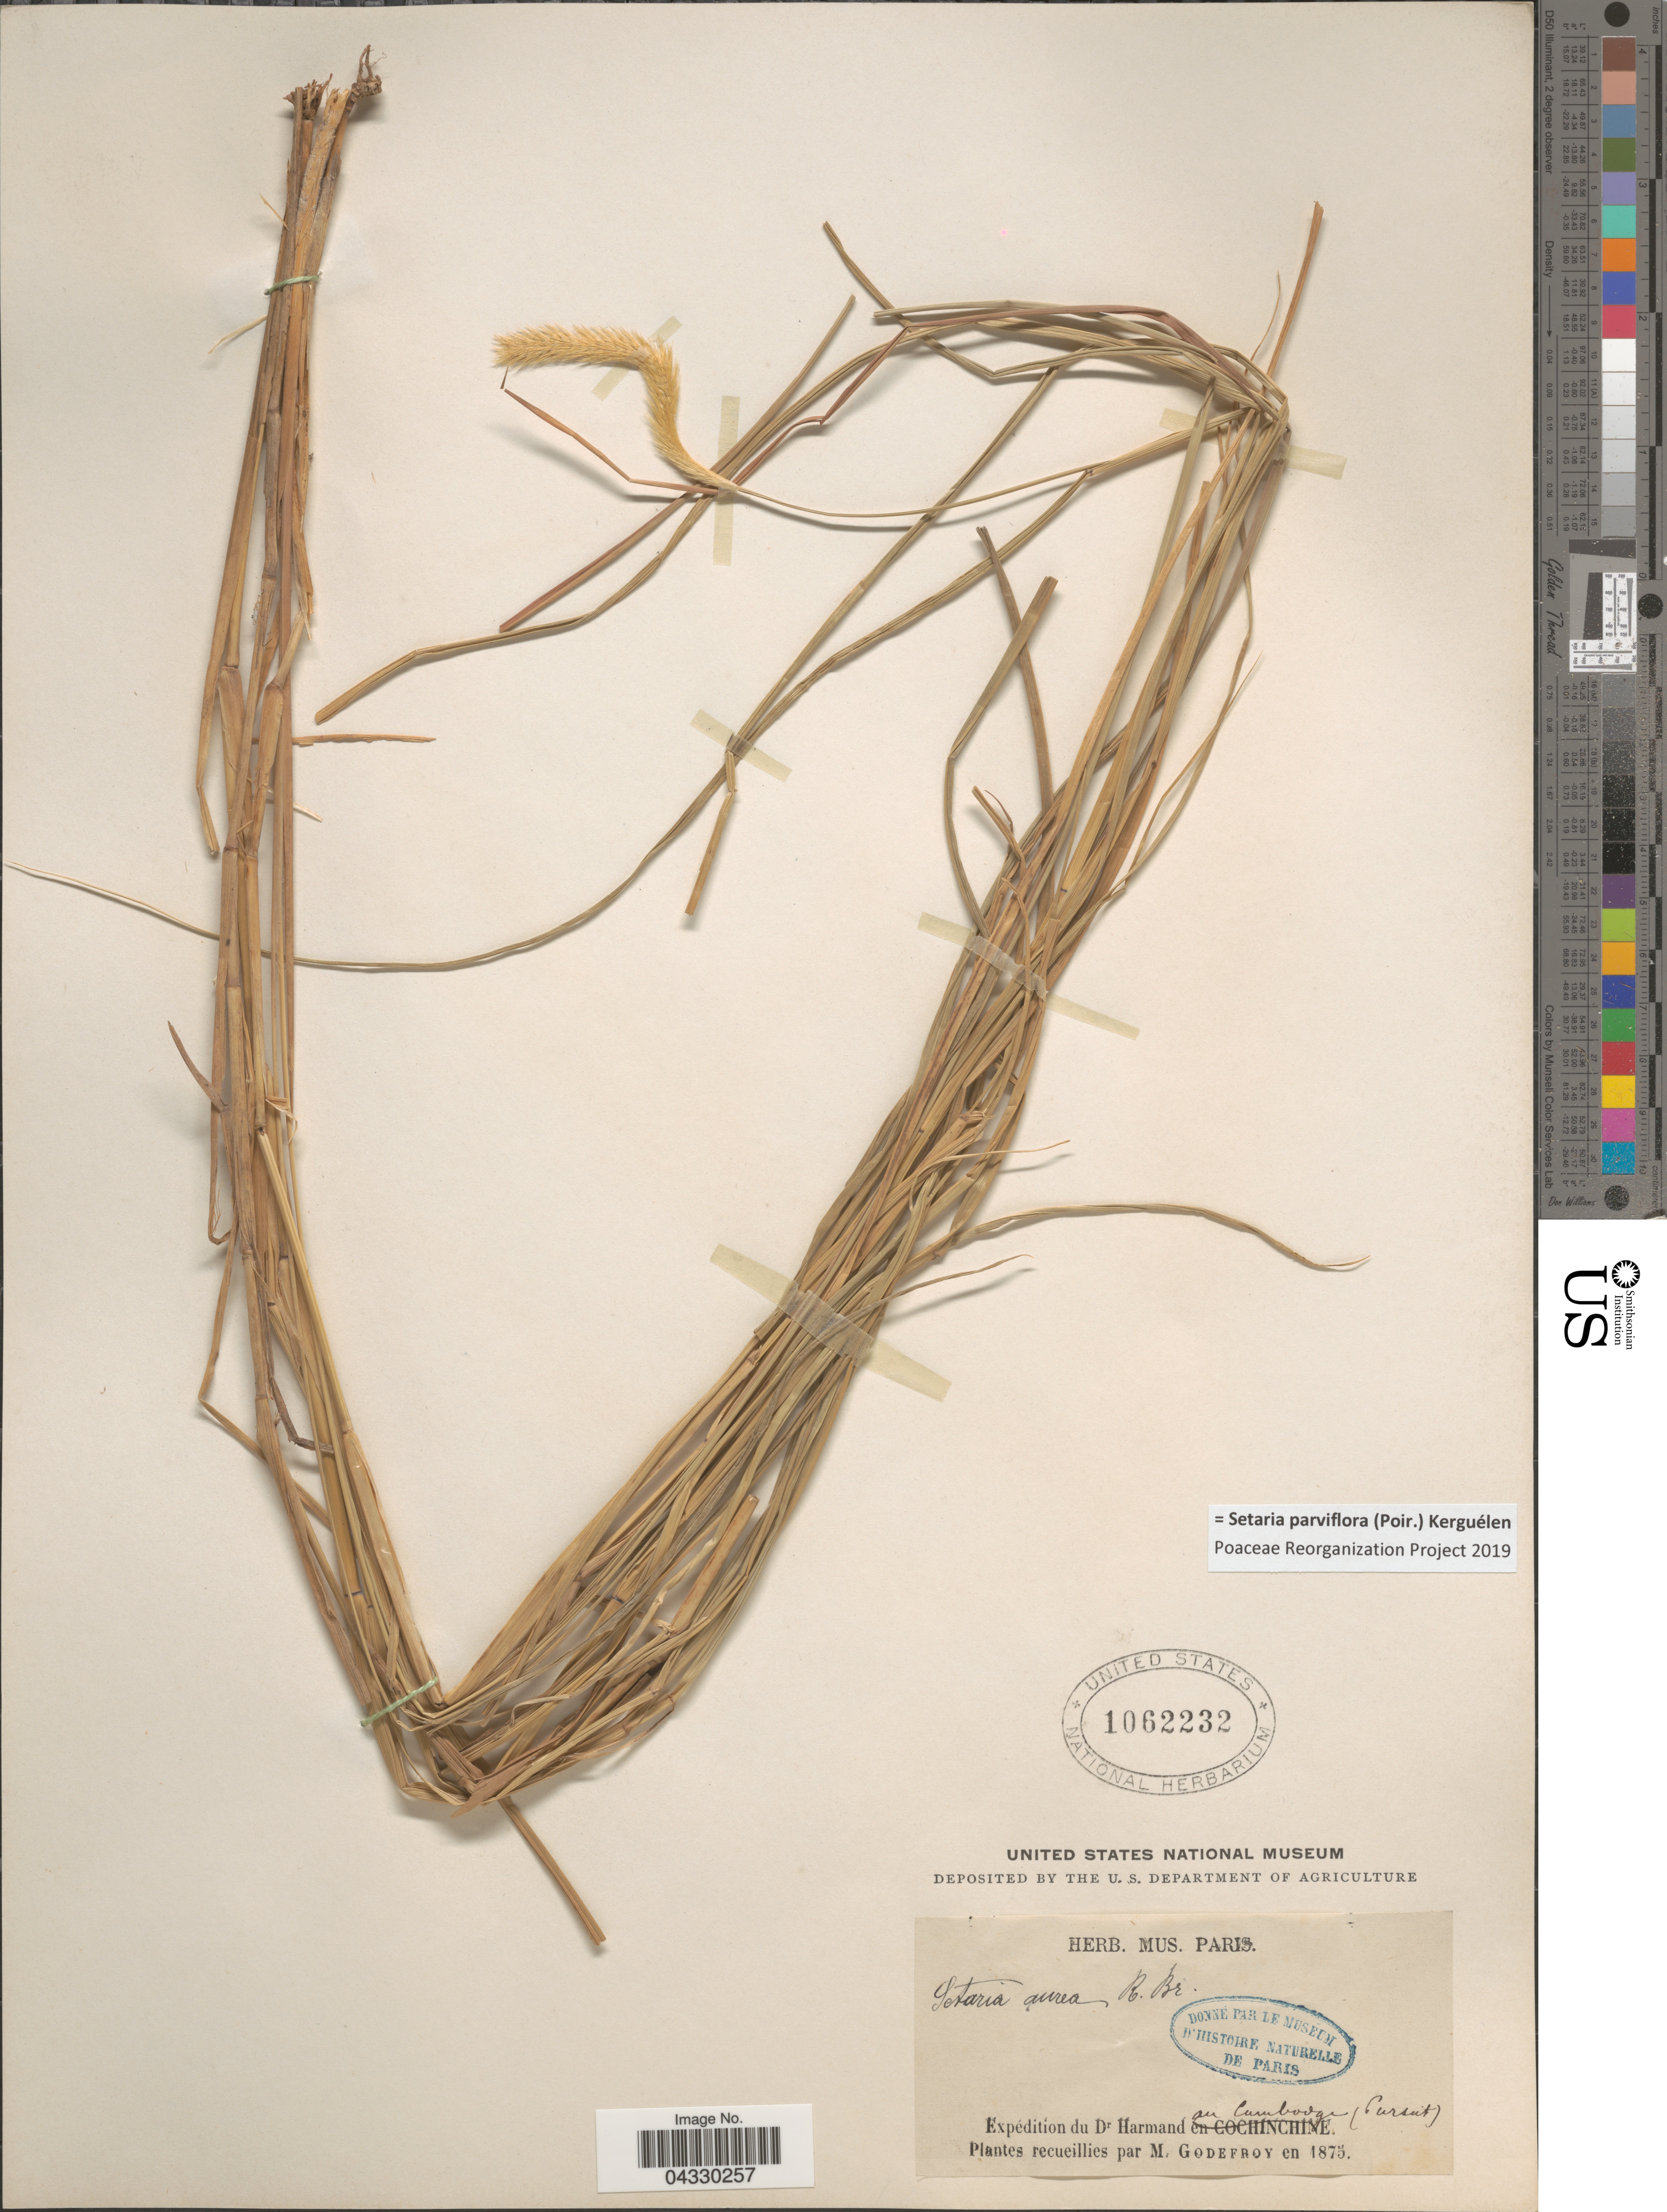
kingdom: Plantae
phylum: Tracheophyta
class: Liliopsida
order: Poales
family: Poaceae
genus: Setaria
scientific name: Setaria parviflora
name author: (Poir.) Kerguélen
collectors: Harmand, --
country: Cambodia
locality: Expedition du Dr Harman au Cambodge (Pursut) [interpreted].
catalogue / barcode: US 1062232